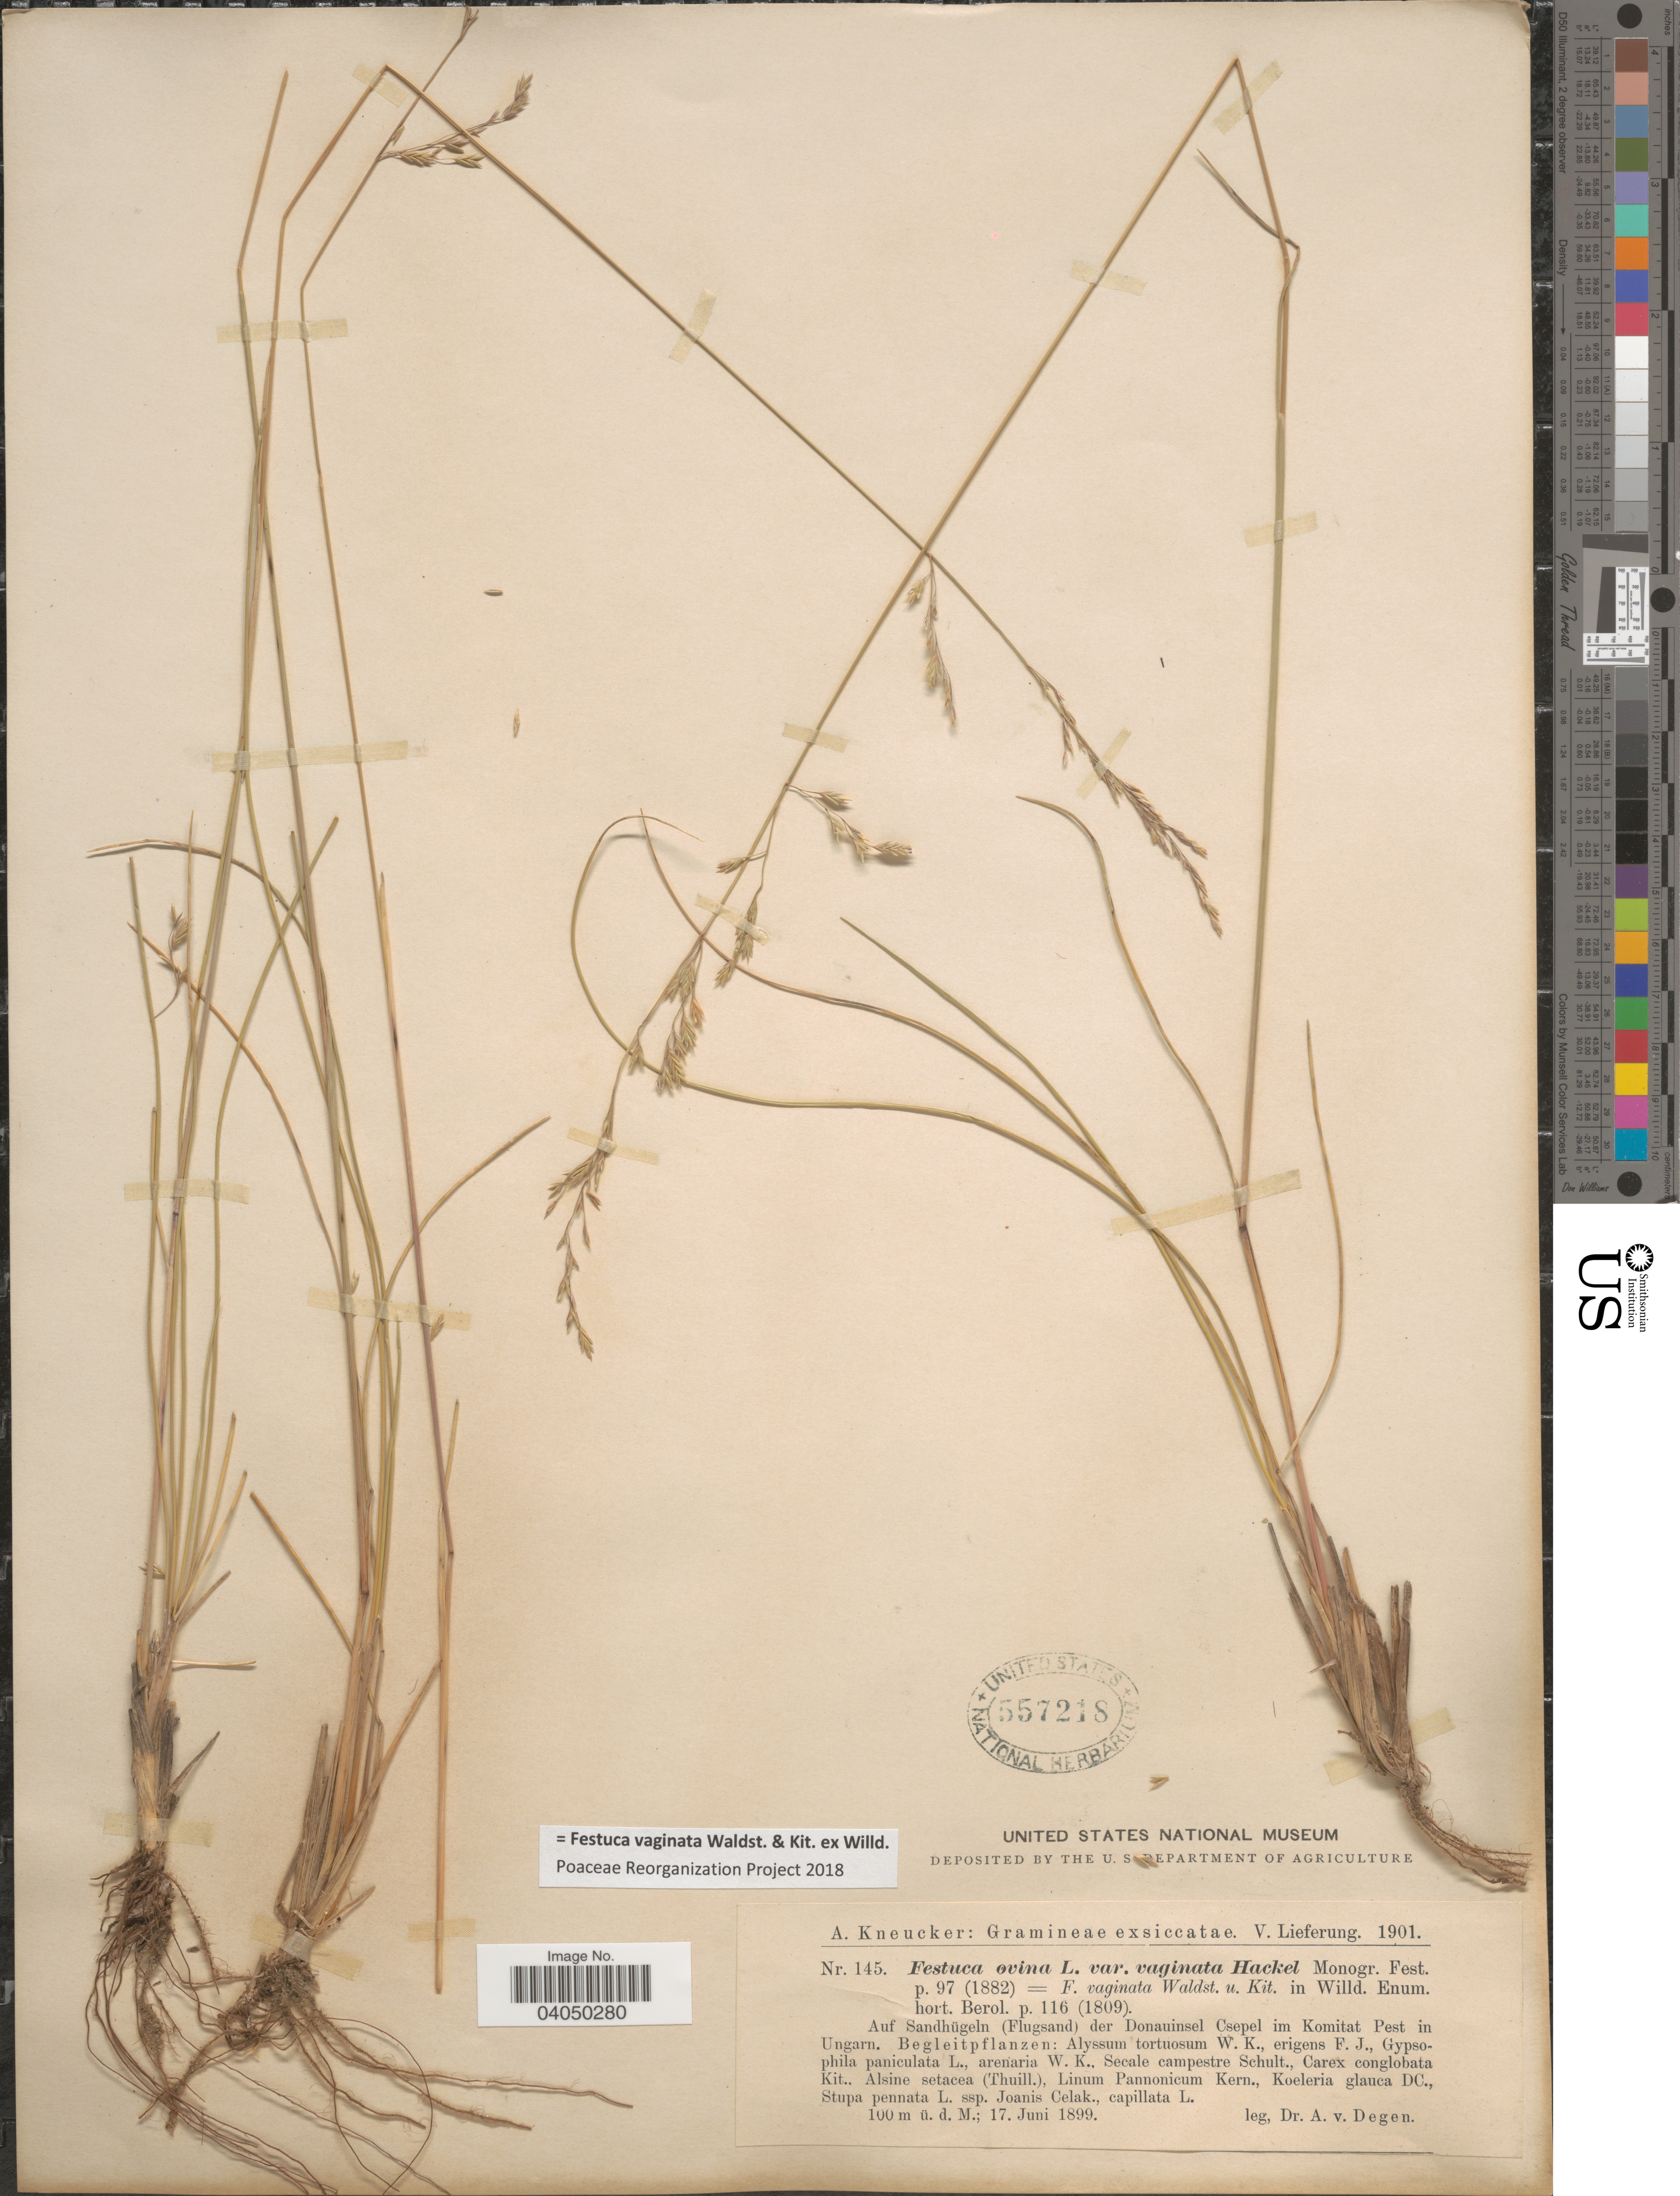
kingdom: Plantae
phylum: Tracheophyta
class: Liliopsida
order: Poales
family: Poaceae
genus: Festuca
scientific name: Festuca vaginata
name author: Waldst. & Kit. ex Willd.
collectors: A. von Degen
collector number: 145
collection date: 1899-06-17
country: Hungary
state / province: Pest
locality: Auf Sandhügeln (Flugsand) der Donauinsel Csepel im Komitat Pest in Ungarn.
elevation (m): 100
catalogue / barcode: US 557218